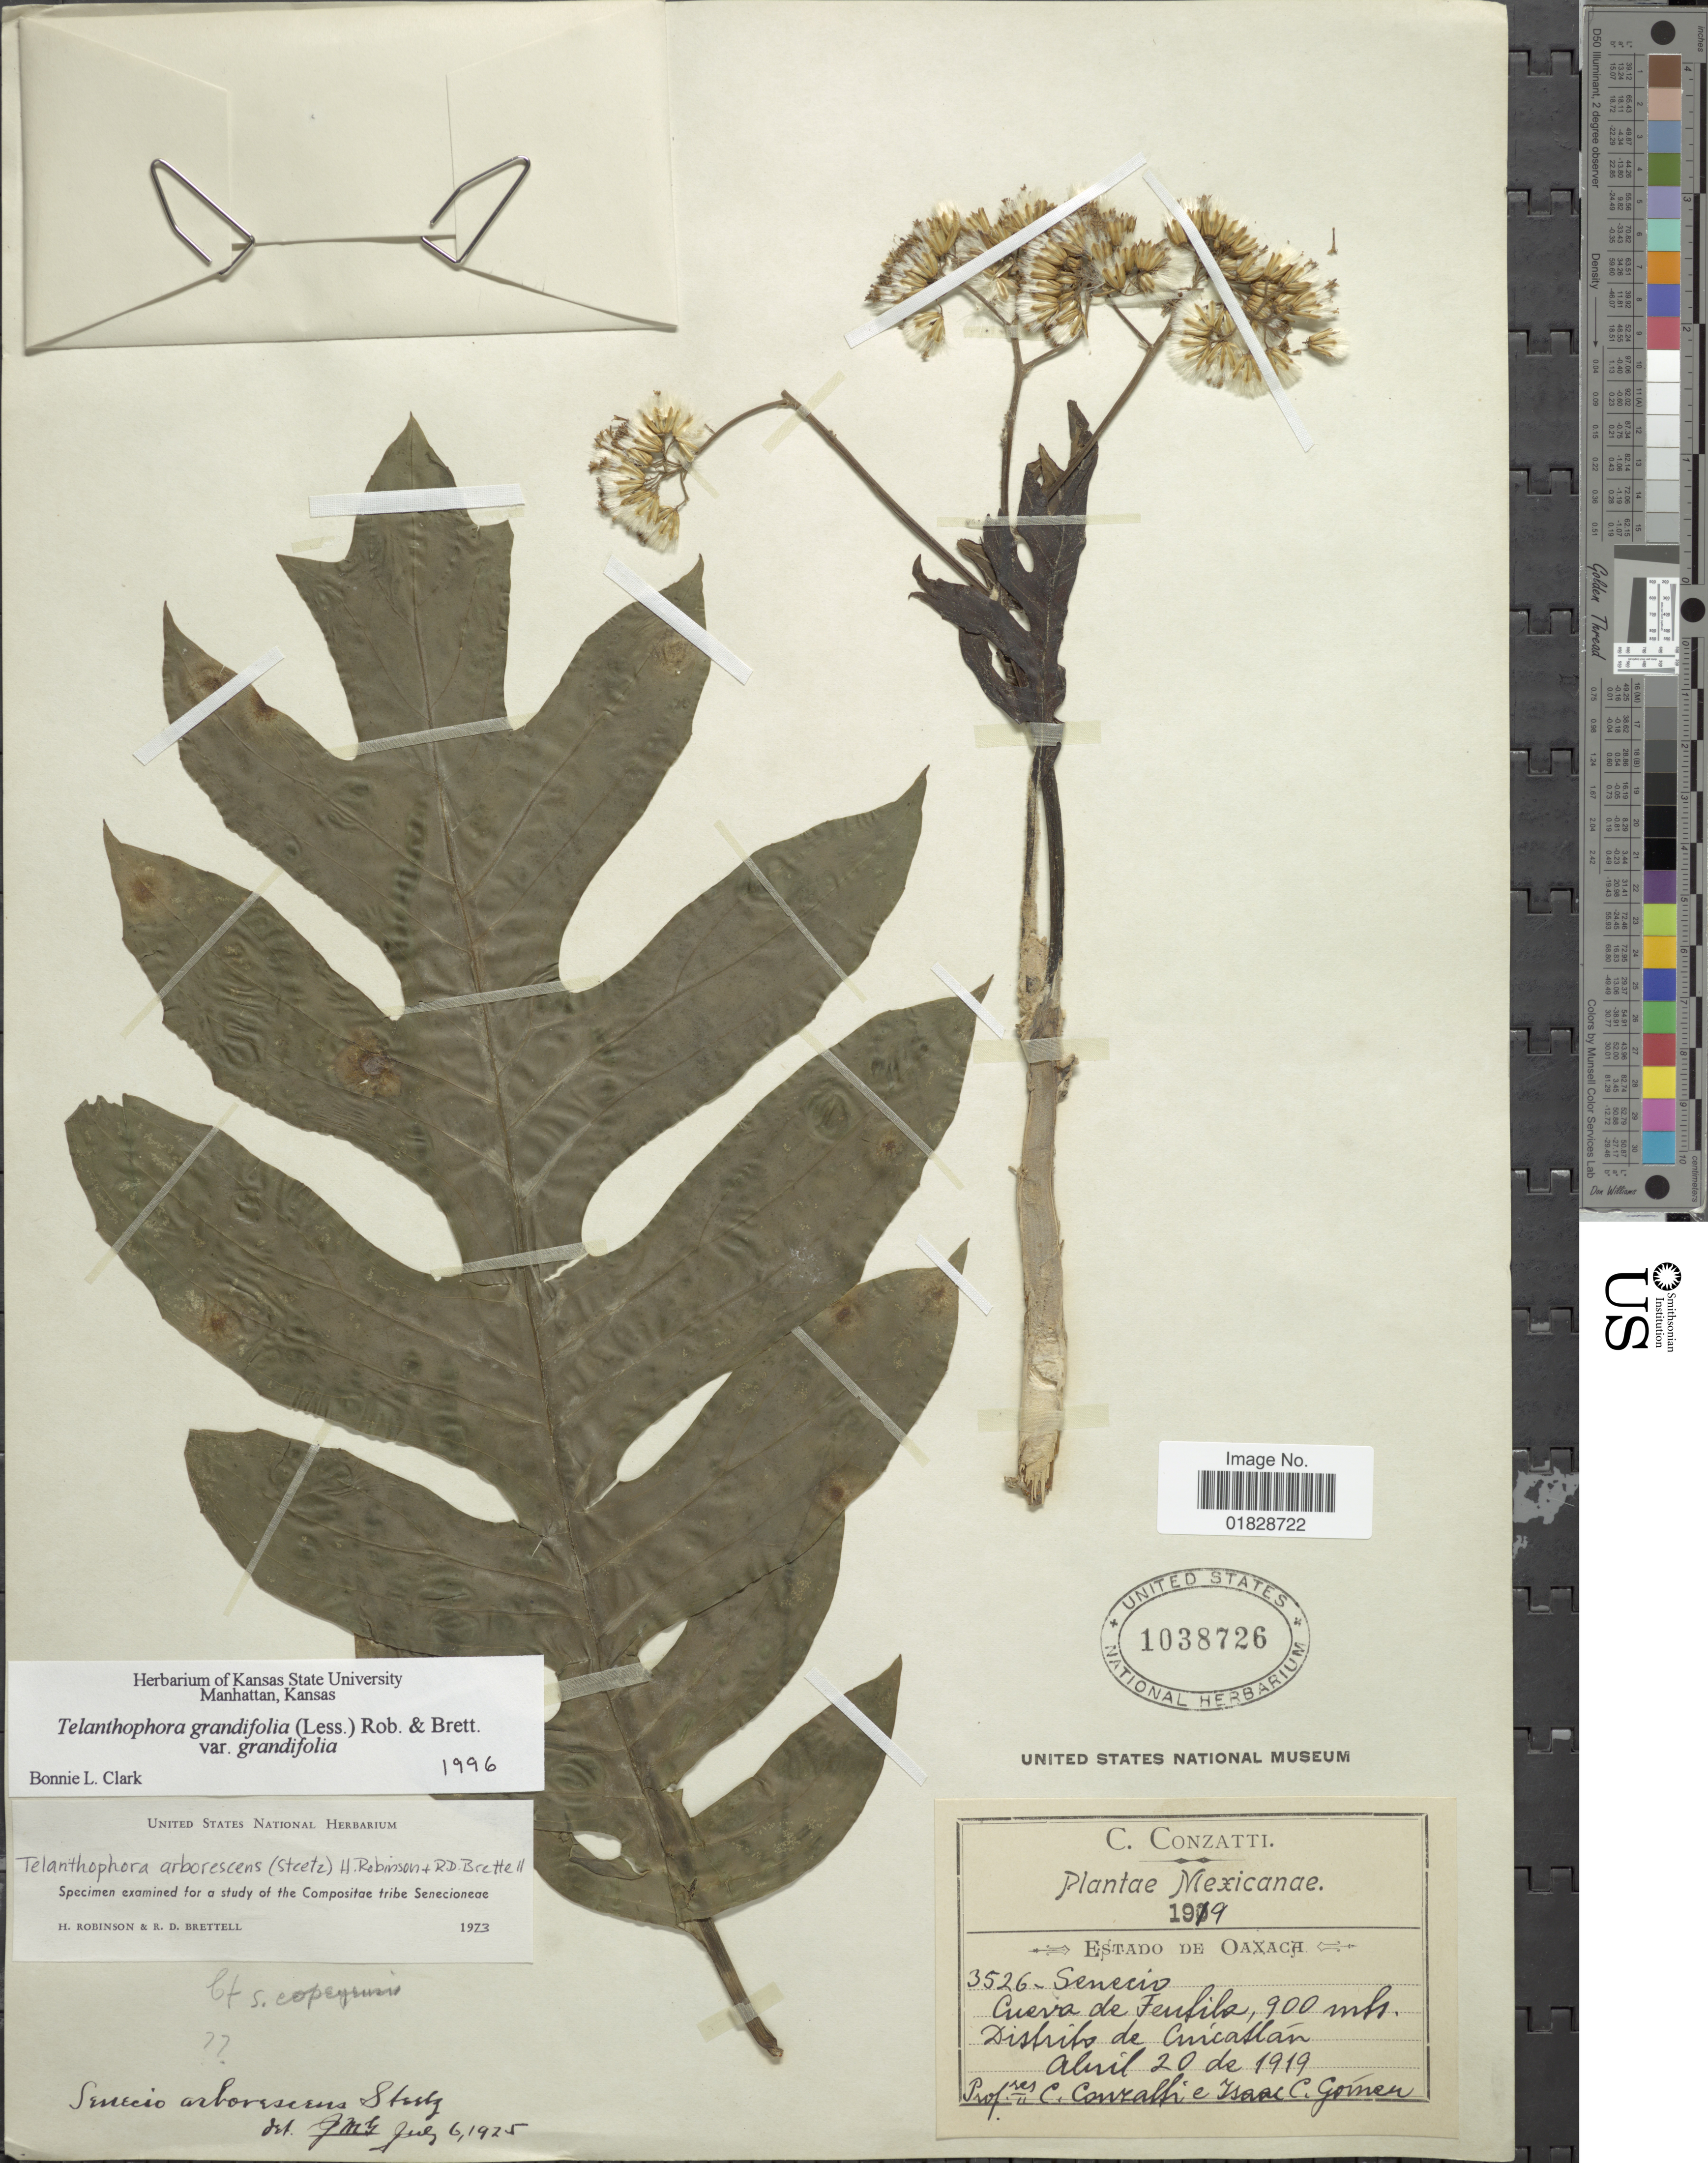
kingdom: Plantae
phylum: Tracheophyta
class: Magnoliopsida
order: Asterales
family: Asteraceae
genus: Telanthophora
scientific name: Telanthophora grandifolia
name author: (Less.) H. Rob. & Brettell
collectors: C. Conzalli & I. Gomer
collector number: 3526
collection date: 1919-04-20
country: Mexico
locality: Cueva de Feutils, Cuicatlán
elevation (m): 900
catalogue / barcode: US 1038726